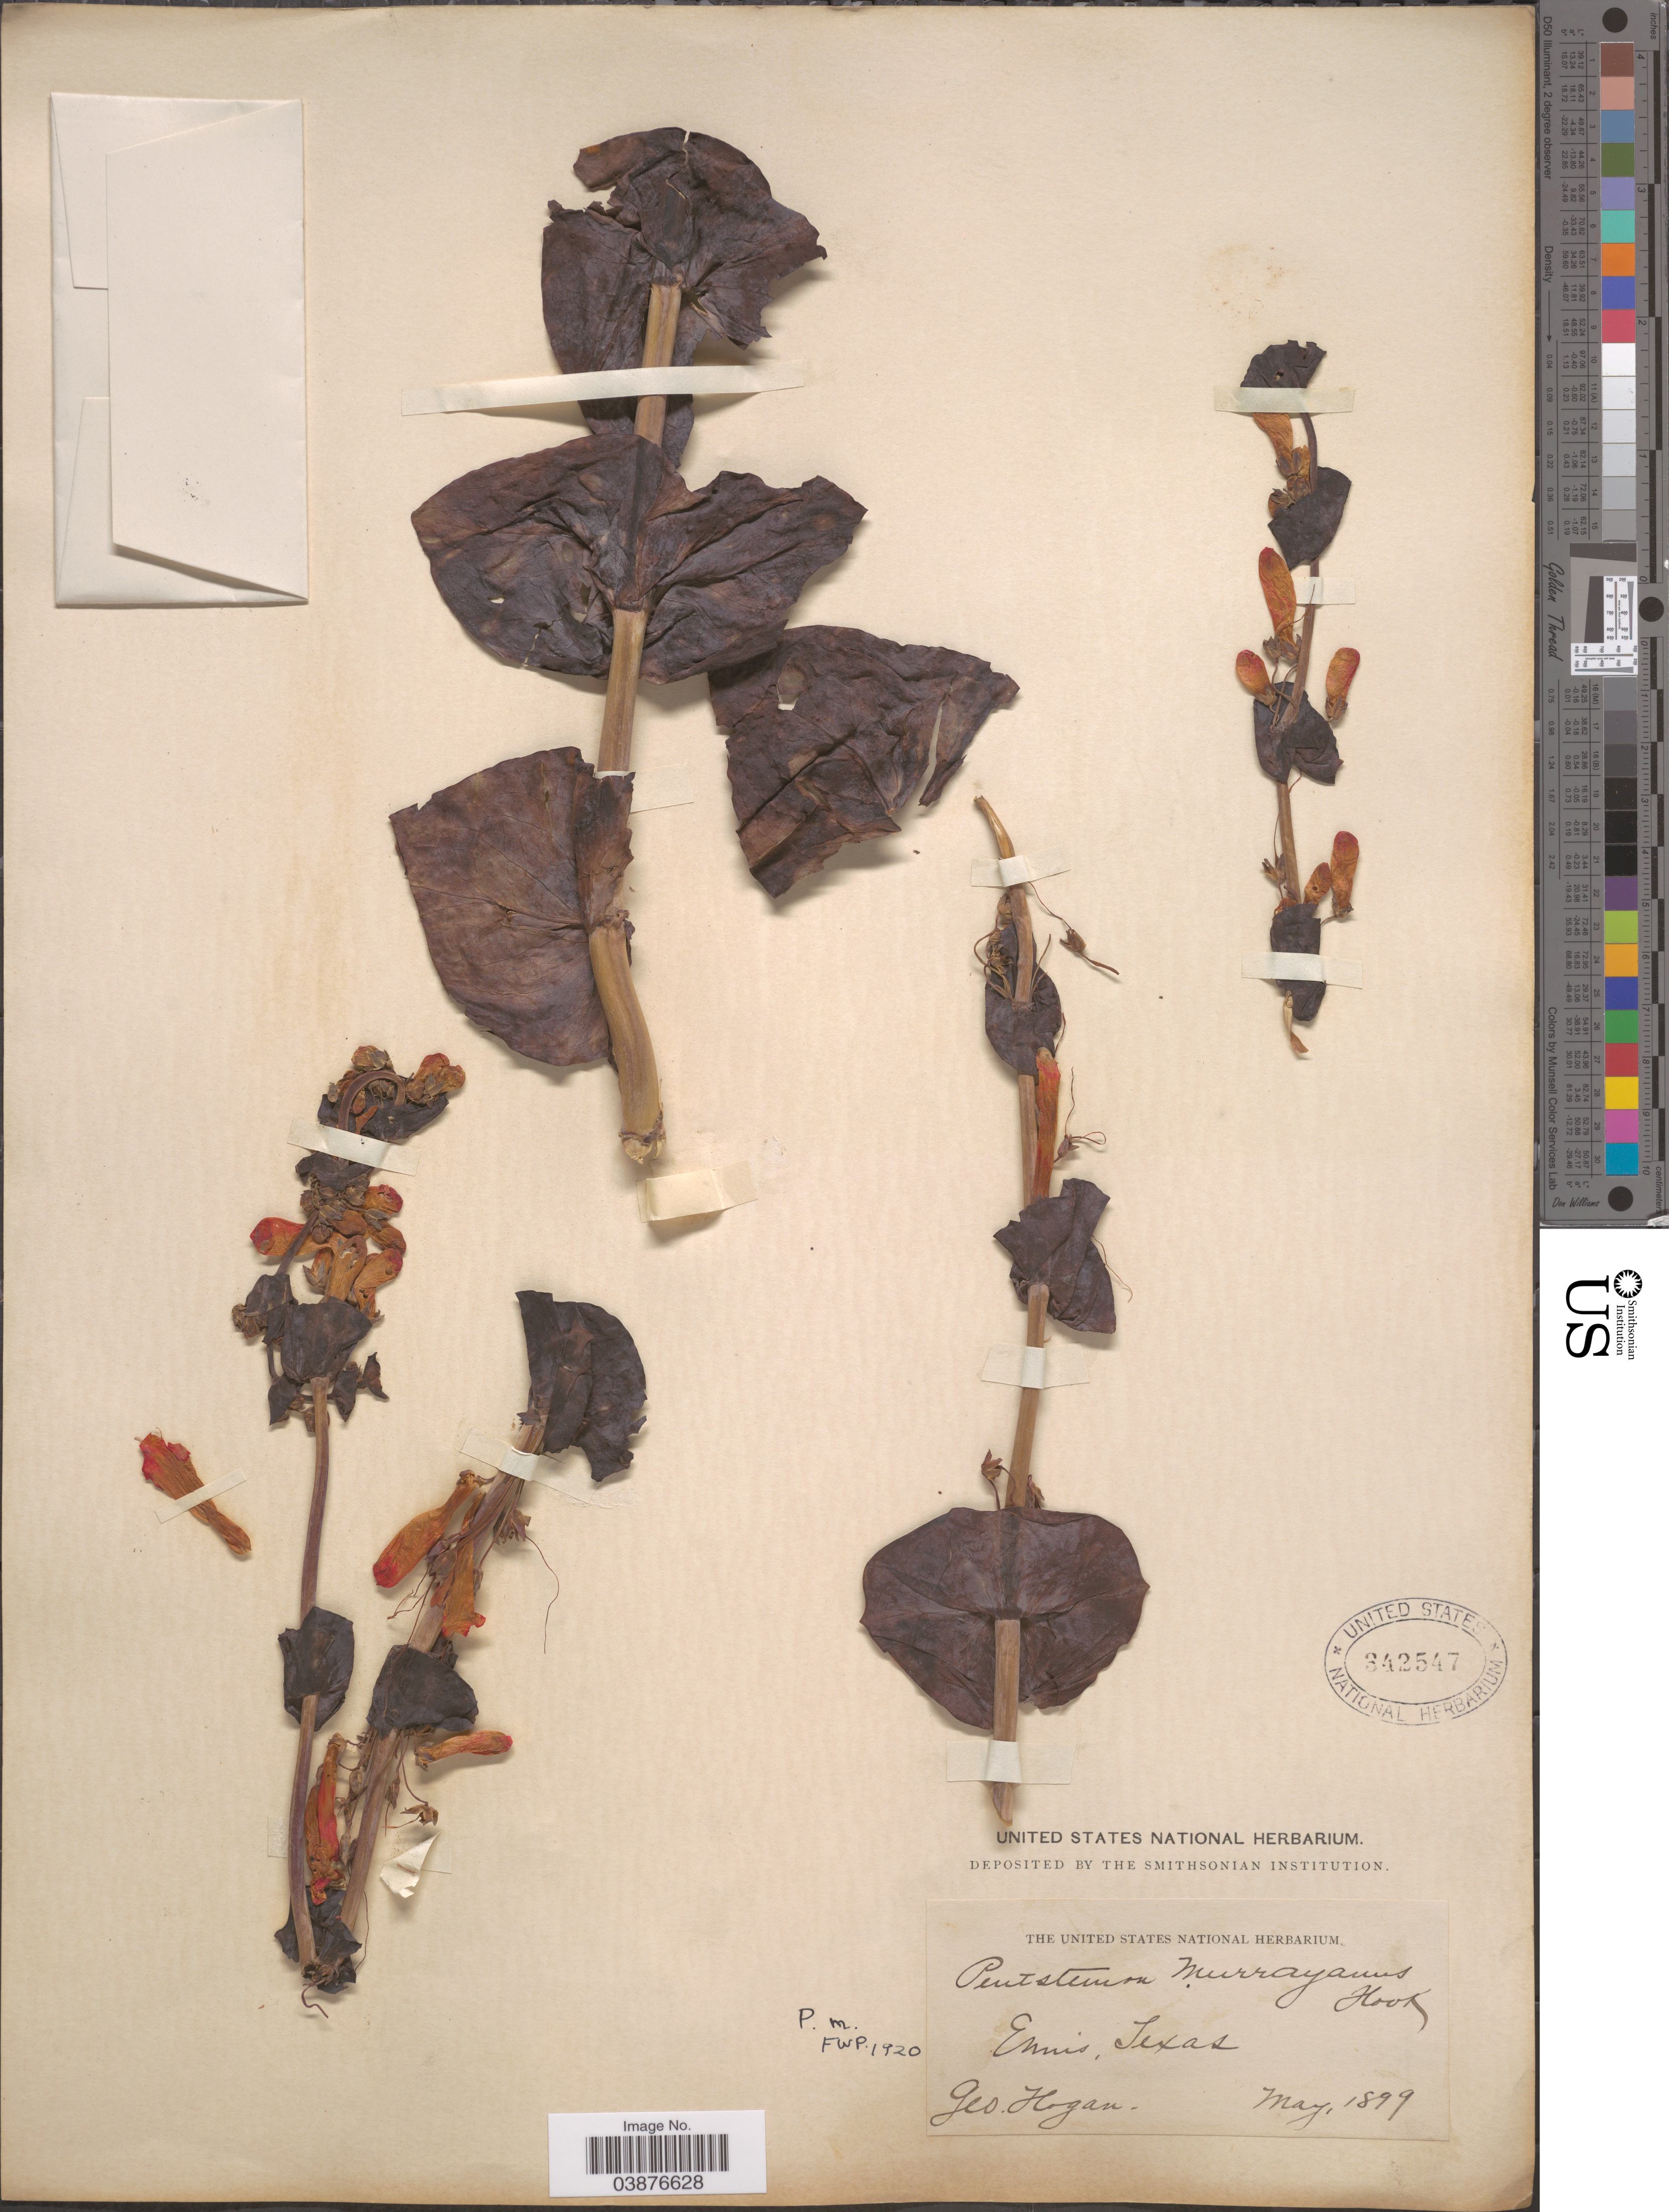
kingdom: Plantae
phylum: Tracheophyta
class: Magnoliopsida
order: Lamiales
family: Plantaginaceae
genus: Penstemon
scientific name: Penstemon murrayanus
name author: Hook.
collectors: G. Hogan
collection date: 1899-05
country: United States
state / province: Texas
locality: Ennis.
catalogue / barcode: US 342547